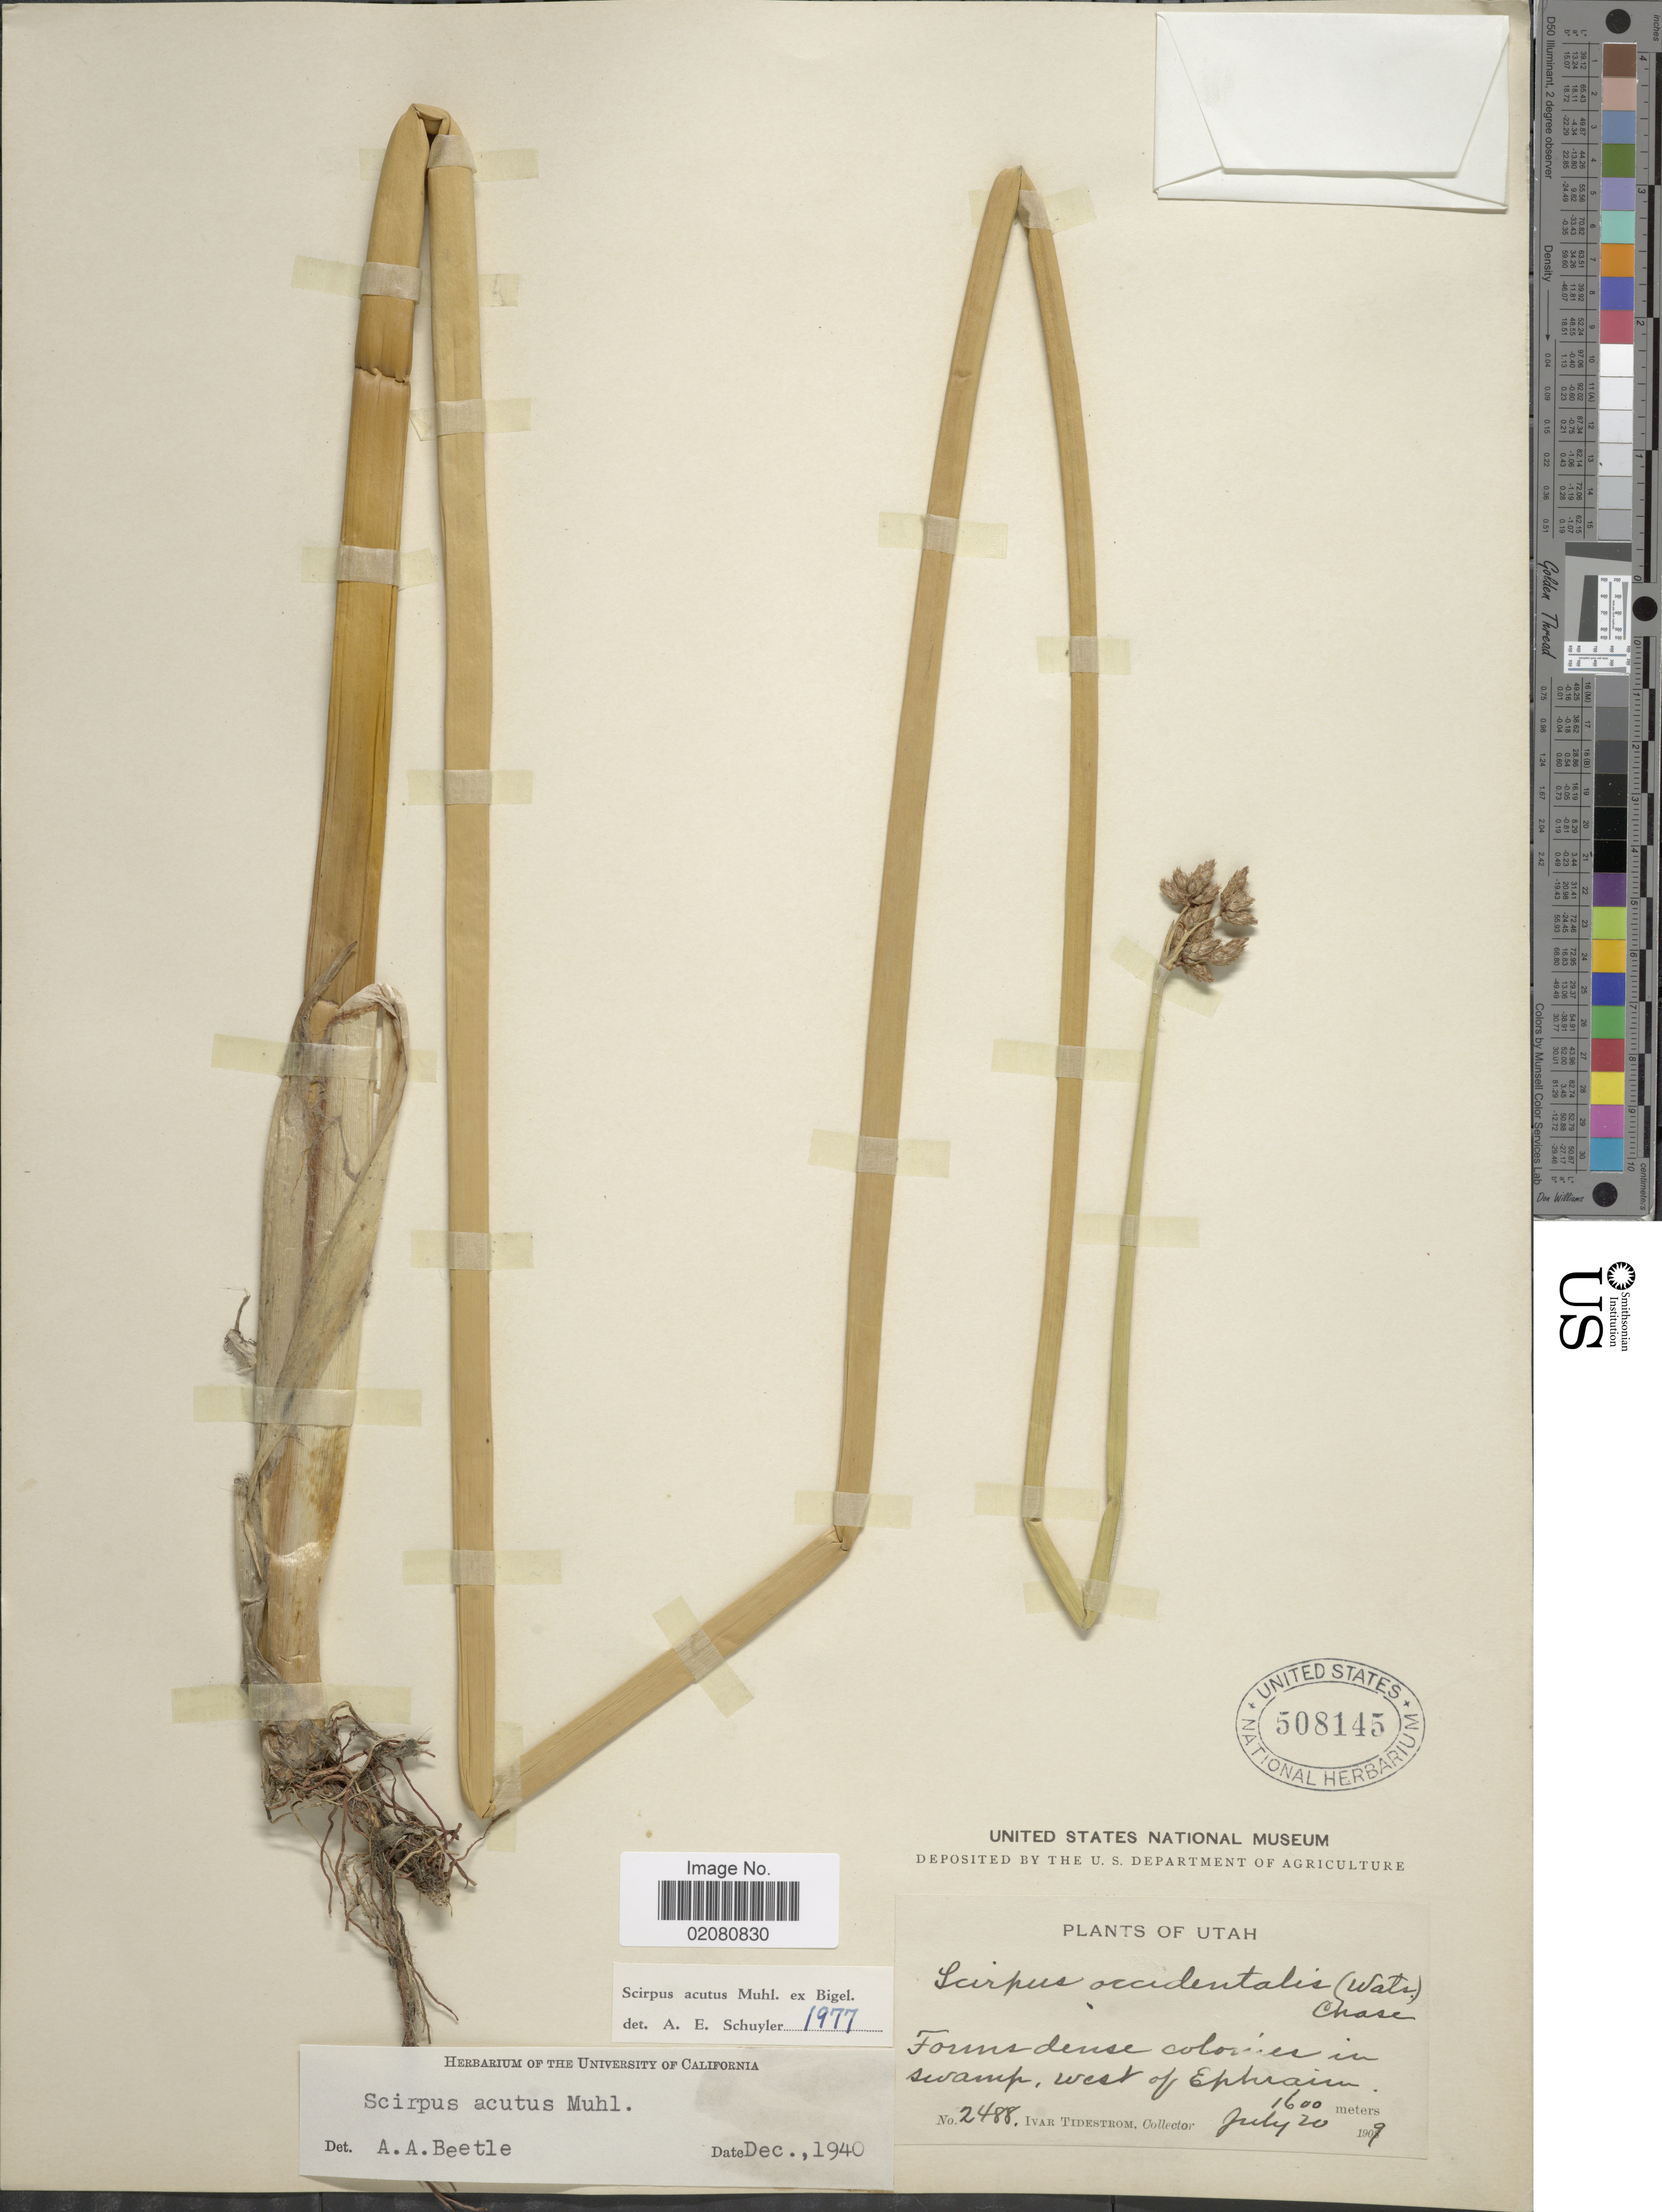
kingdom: Plantae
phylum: Tracheophyta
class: Liliopsida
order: Poales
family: Cyperaceae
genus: Schoenoplectus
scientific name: Schoenoplectus acutus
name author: (Muhl. ex Bigelow) Á. Löve & D. Löve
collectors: I. F. Tidestrom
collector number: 2488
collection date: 1909-07-20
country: United States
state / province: Utah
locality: Forms dense colonies in swamp, west of Ephraim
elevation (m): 1600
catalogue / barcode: US 508145